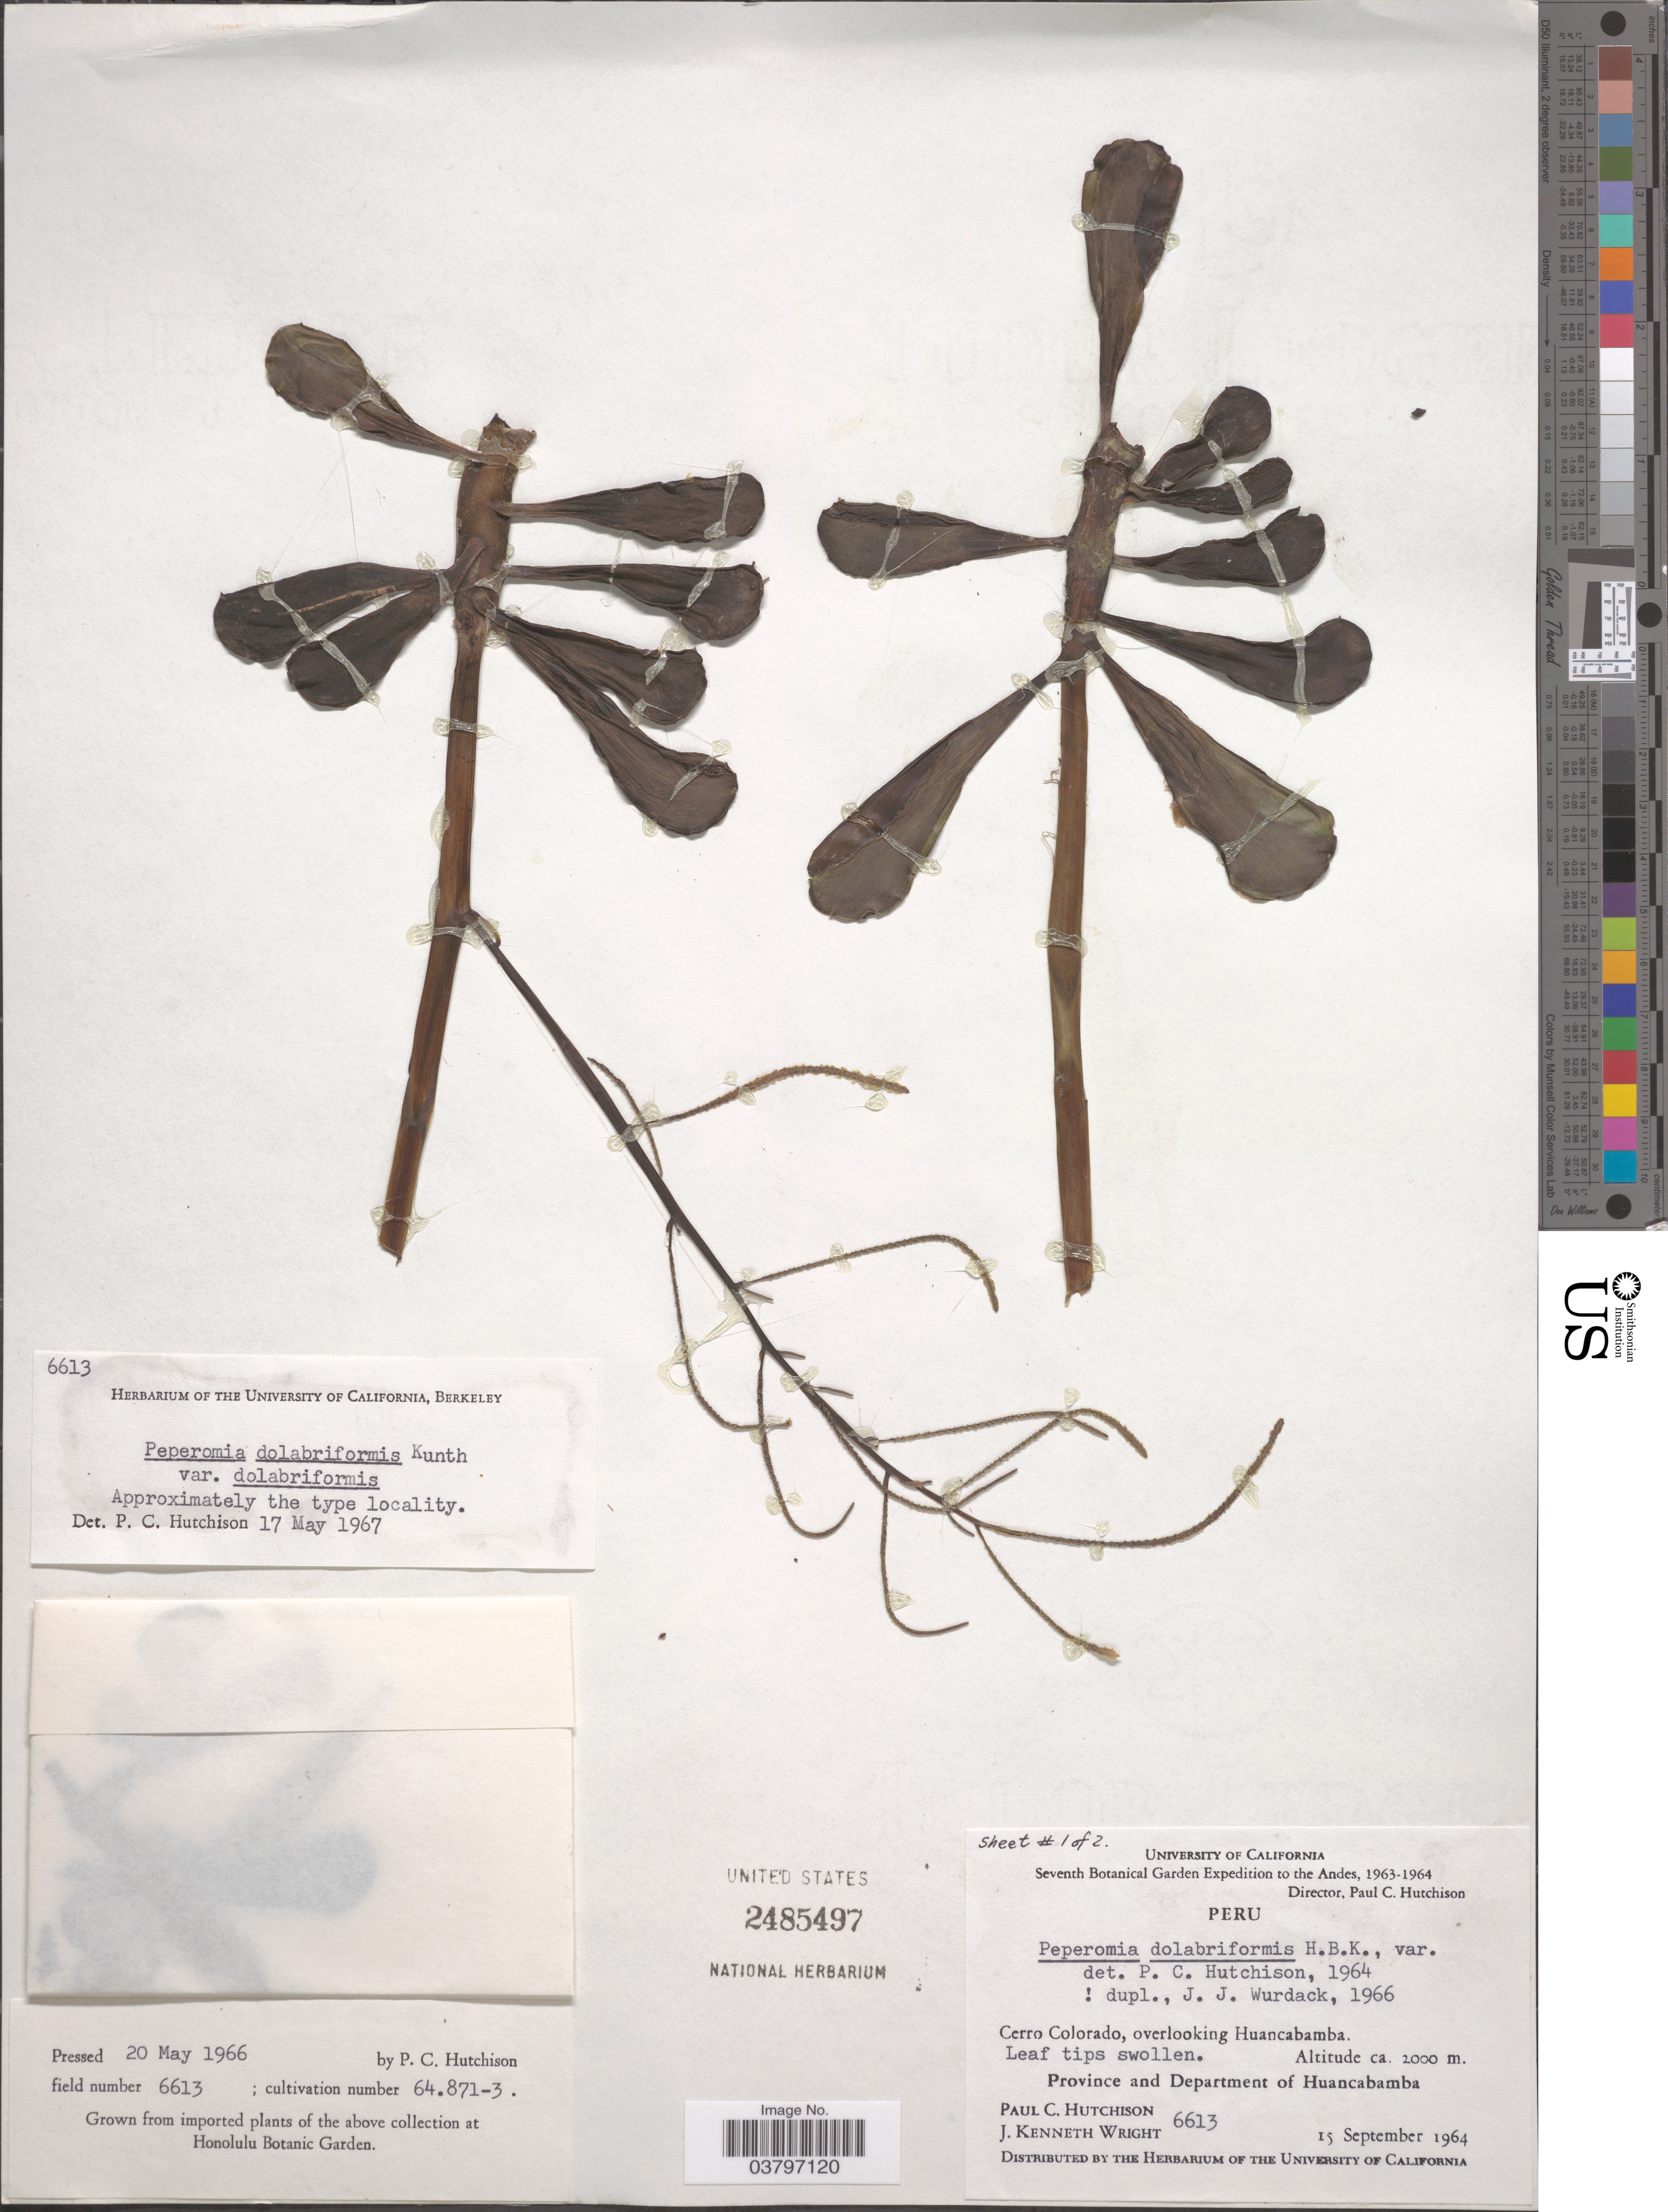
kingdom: Plantae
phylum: Tracheophyta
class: Magnoliopsida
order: Piperales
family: Piperaceae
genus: Peperomia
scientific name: Peperomia dolabriformis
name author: Kunth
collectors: P. C. Hutchison & J. K. Wright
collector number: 6613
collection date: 1964-09-15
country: Peru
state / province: Piura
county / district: Huancabamba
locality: The Andes. Cerro Colorado, overlooking Huancabamba. Province and Department of Huancabamba.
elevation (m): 2000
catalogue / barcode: US 2485497